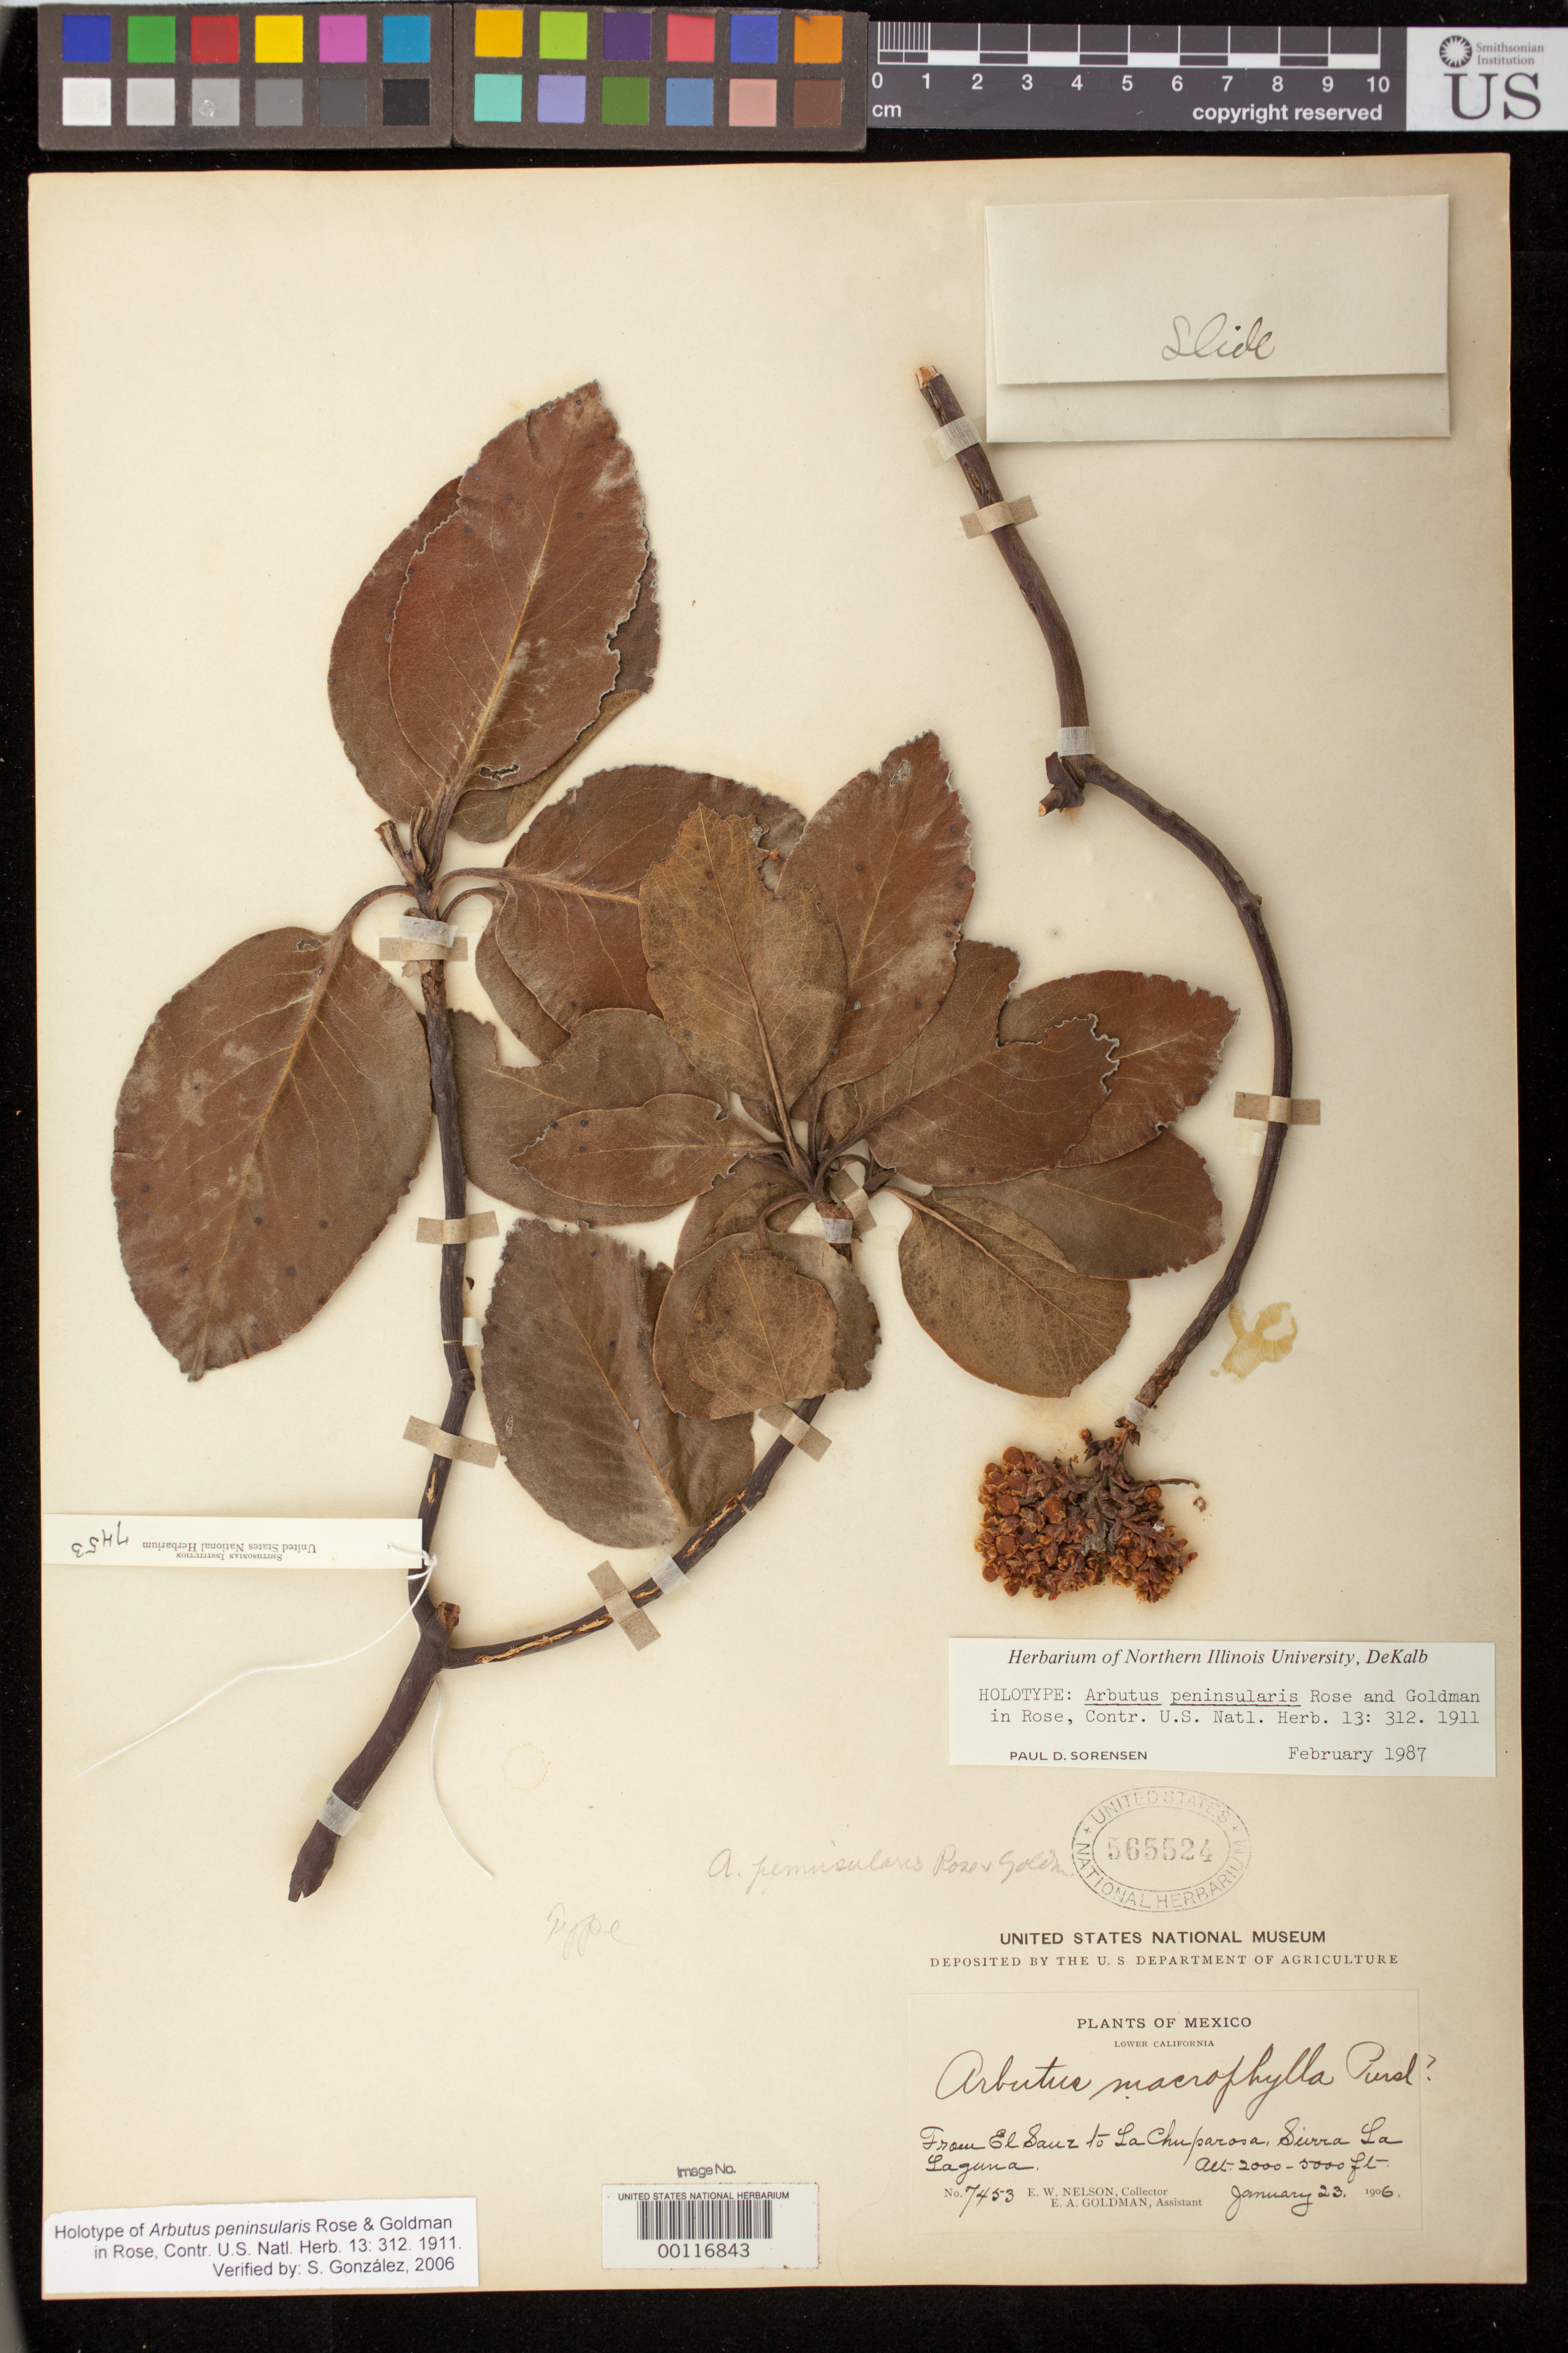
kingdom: Plantae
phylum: Tracheophyta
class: Magnoliopsida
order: Ericales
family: Ericaceae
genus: Arbutus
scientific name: Arbutus peninsularis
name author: Rose & Goldman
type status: Holotype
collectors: E. W. Nelson & E. A. Goldman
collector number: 7453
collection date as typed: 23 Jan 1906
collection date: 1906-01-23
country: Mexico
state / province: Baja California Sur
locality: Sierra de La Laguna, La Chuparosa.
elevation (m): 1350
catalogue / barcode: US 565524